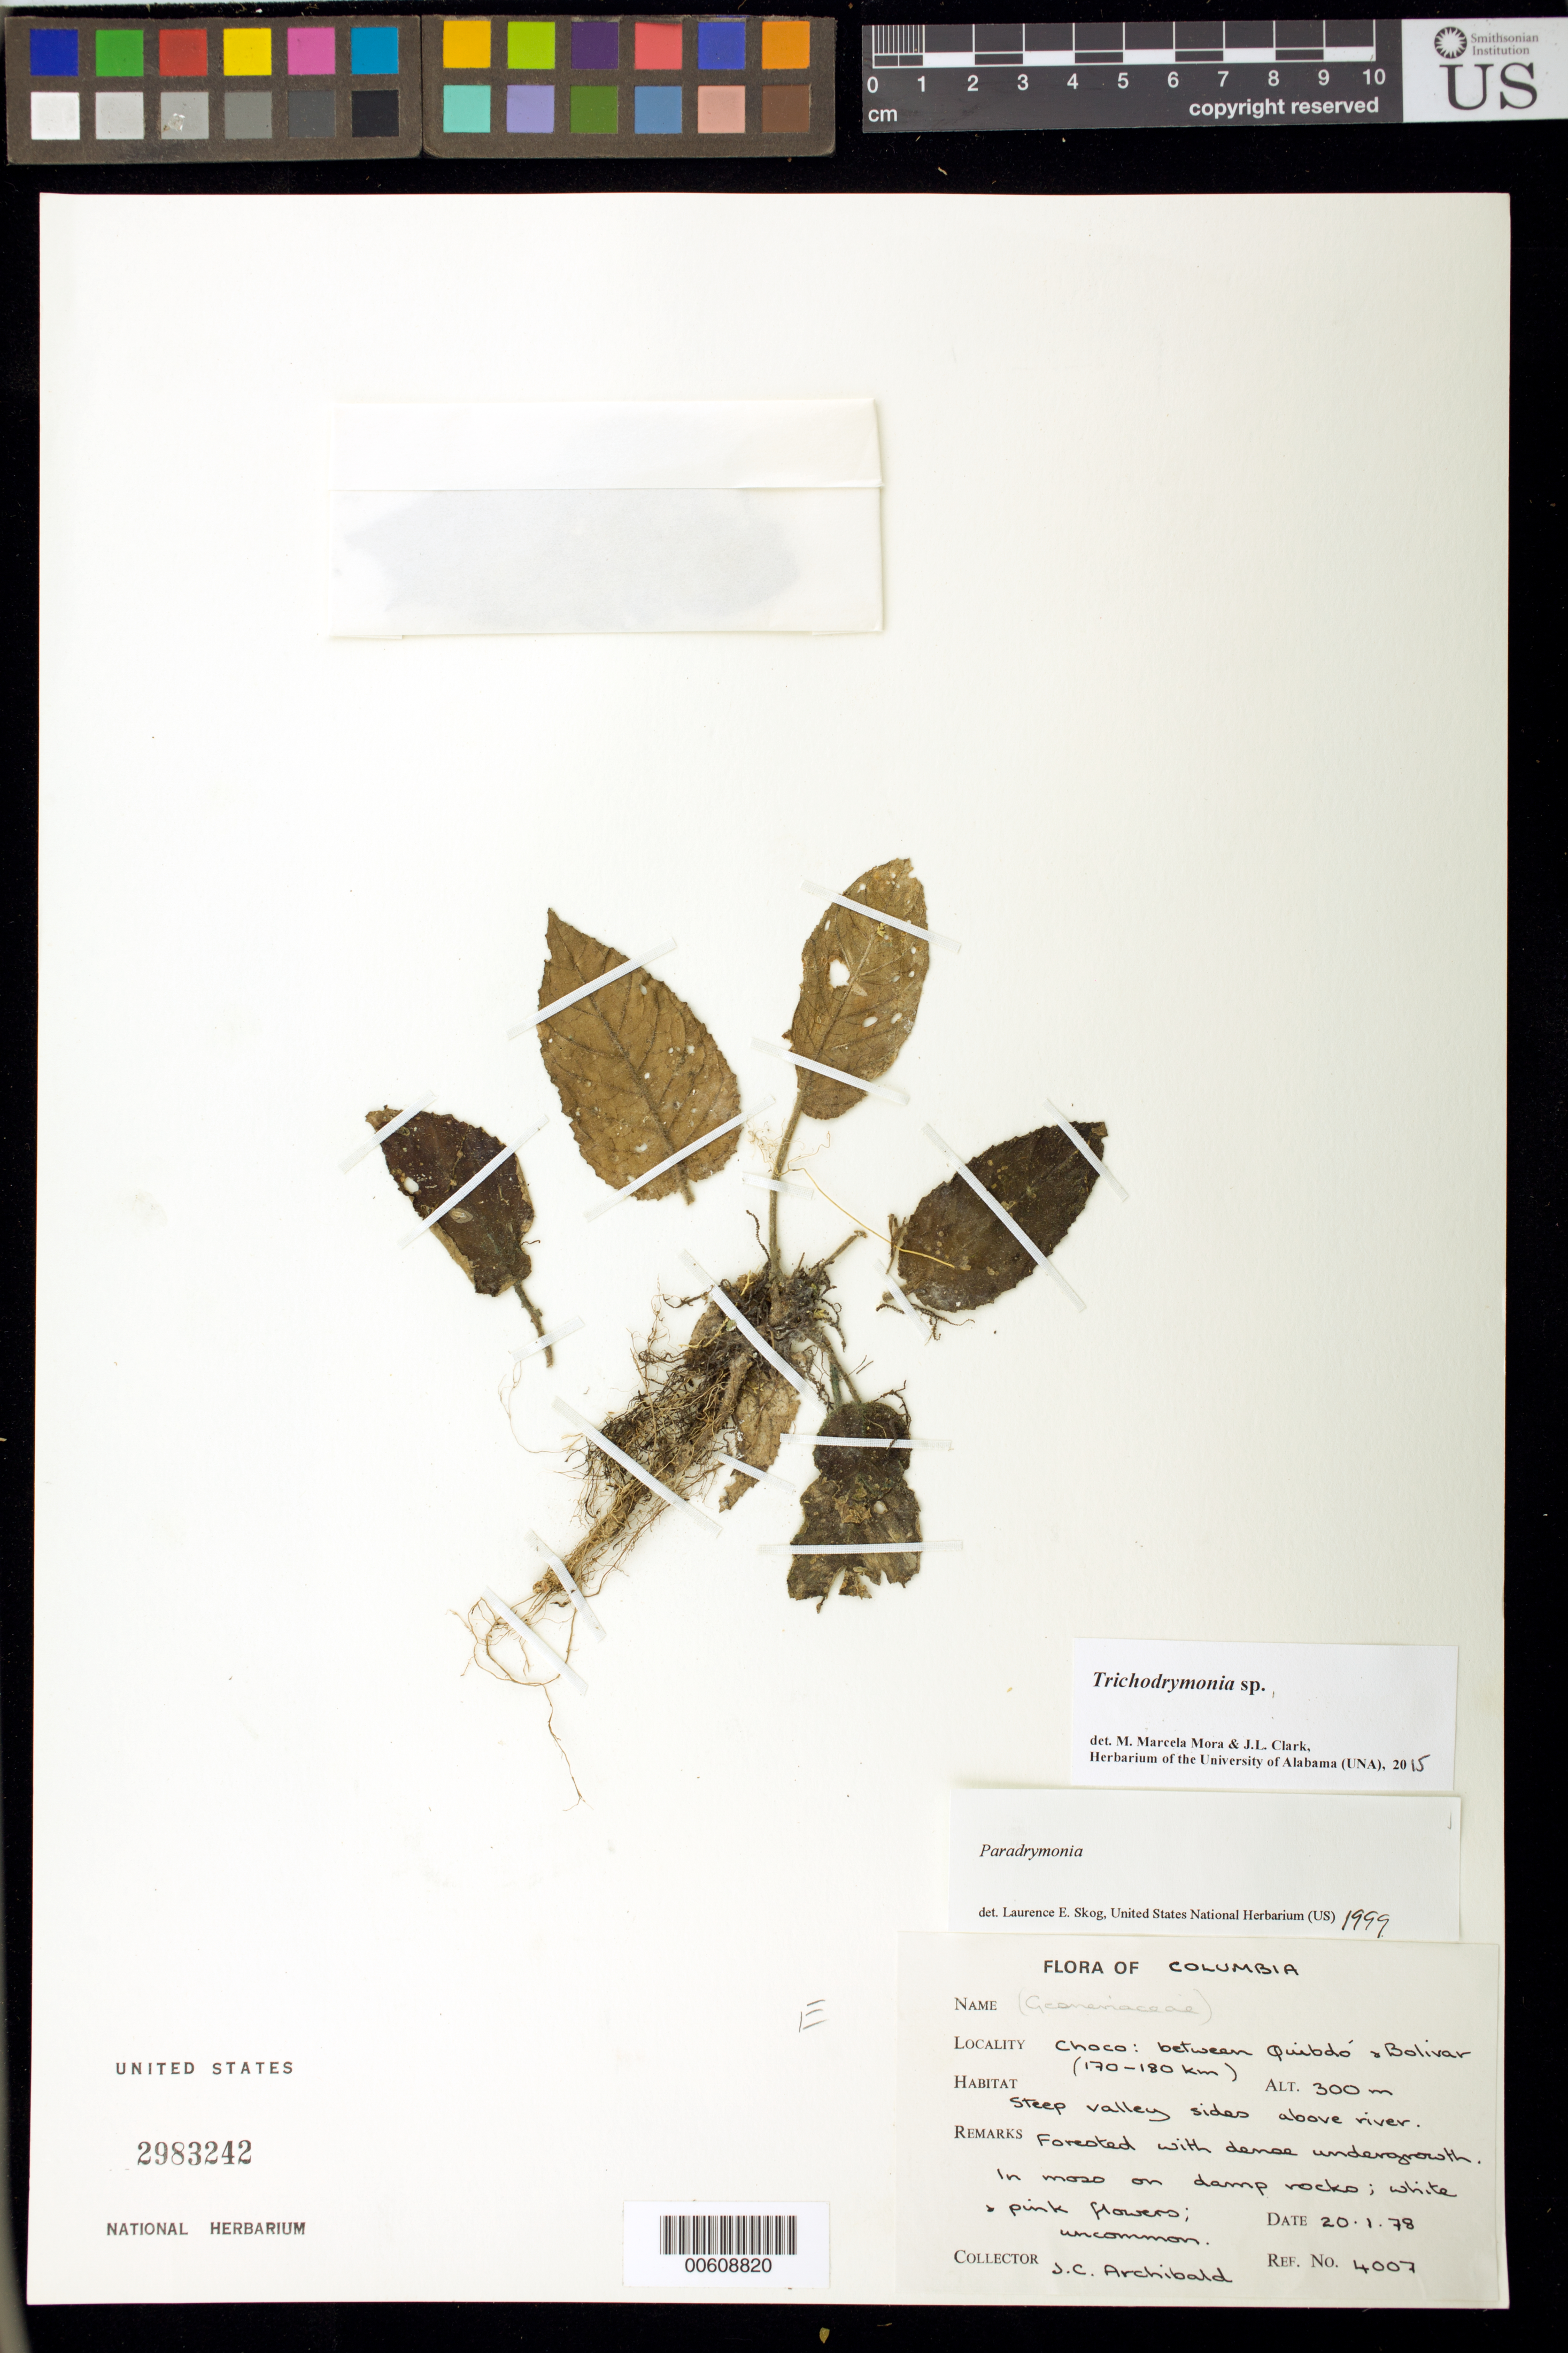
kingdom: Plantae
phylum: Tracheophyta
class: Magnoliopsida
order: Lamiales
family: Gesneriaceae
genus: Trichodrymonia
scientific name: Trichodrymonia sp.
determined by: Mora, M. M.; Clark, J. L.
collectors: J. Archibald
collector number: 4007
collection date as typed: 20 Jan 1978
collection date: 1978-01-20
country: Colombia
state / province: Chocó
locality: Between Quibdó and Bolivar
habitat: Steep valley sides above river, forested with dense undergrowth; in moss on damp rocks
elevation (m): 300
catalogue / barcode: US 2983242